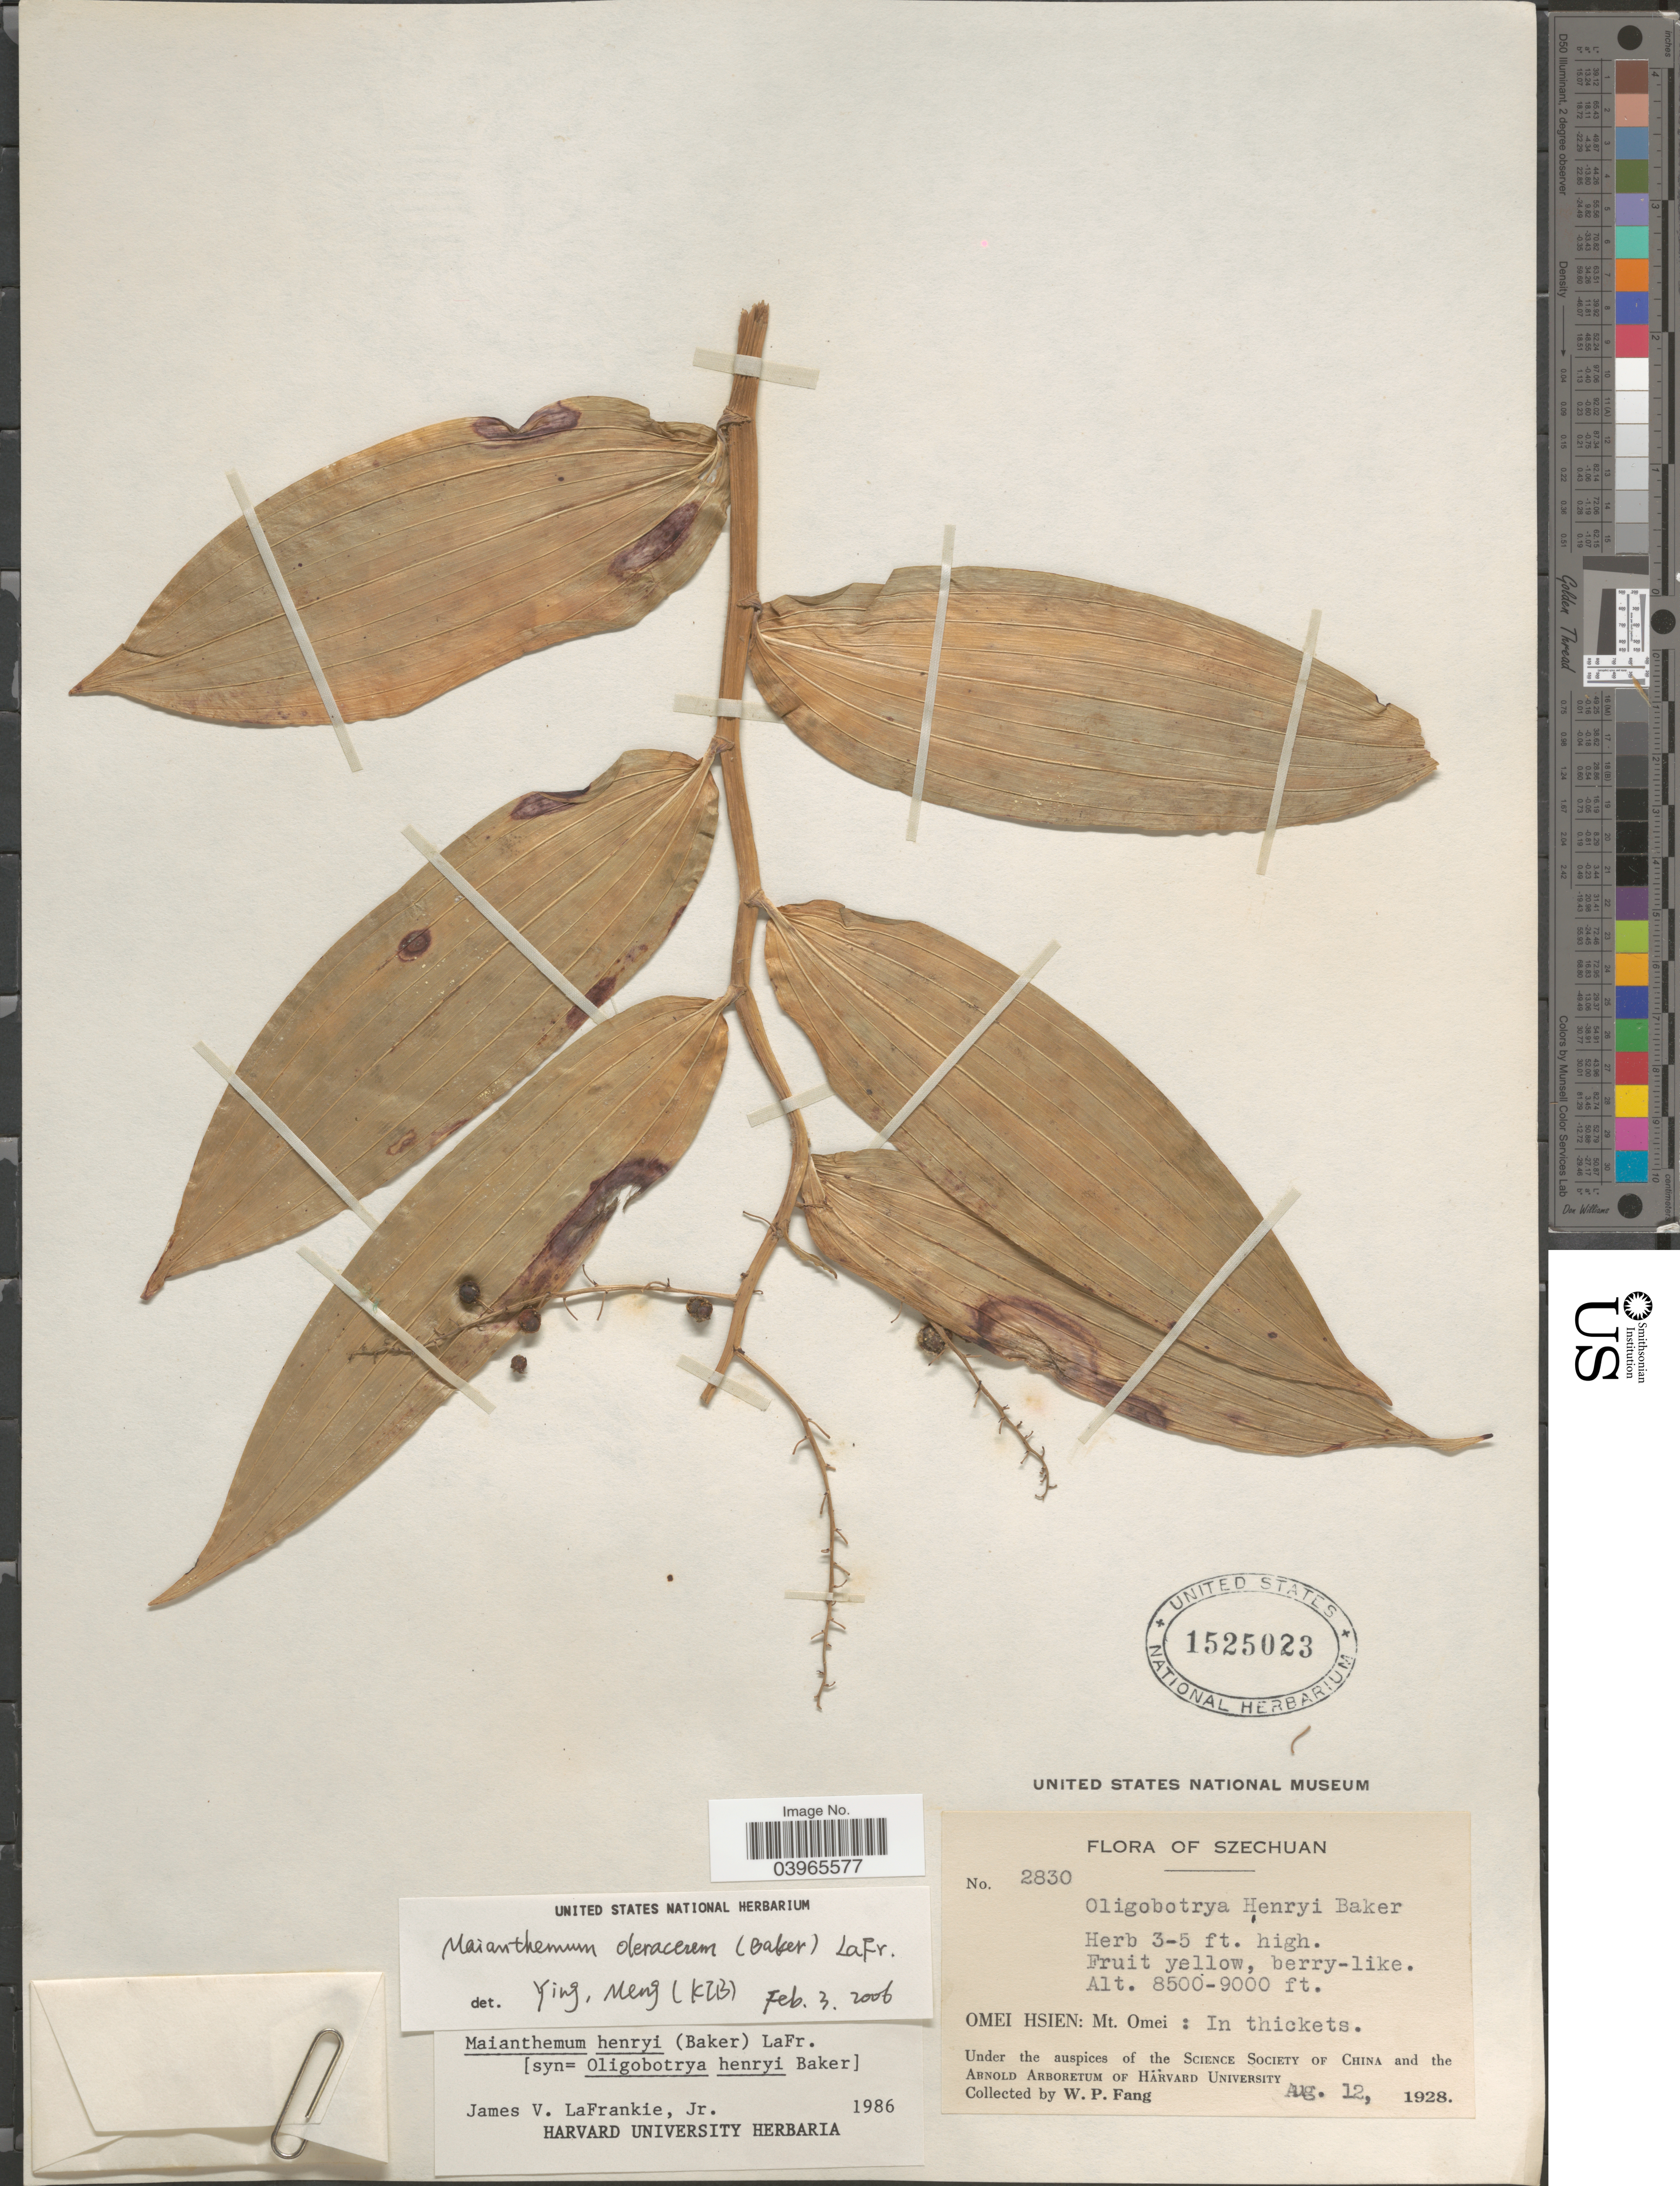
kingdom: Plantae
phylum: Tracheophyta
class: Liliopsida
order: Asparagales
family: Asparagaceae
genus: Maianthemum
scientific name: Maianthemum henryi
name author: (Baker) LaFrankie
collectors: W. P. Fang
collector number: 2830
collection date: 1928-08-12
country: China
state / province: Sichuan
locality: Szechuan. Omei Hsien: Mt. Omei.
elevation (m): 2591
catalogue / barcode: US 1525023